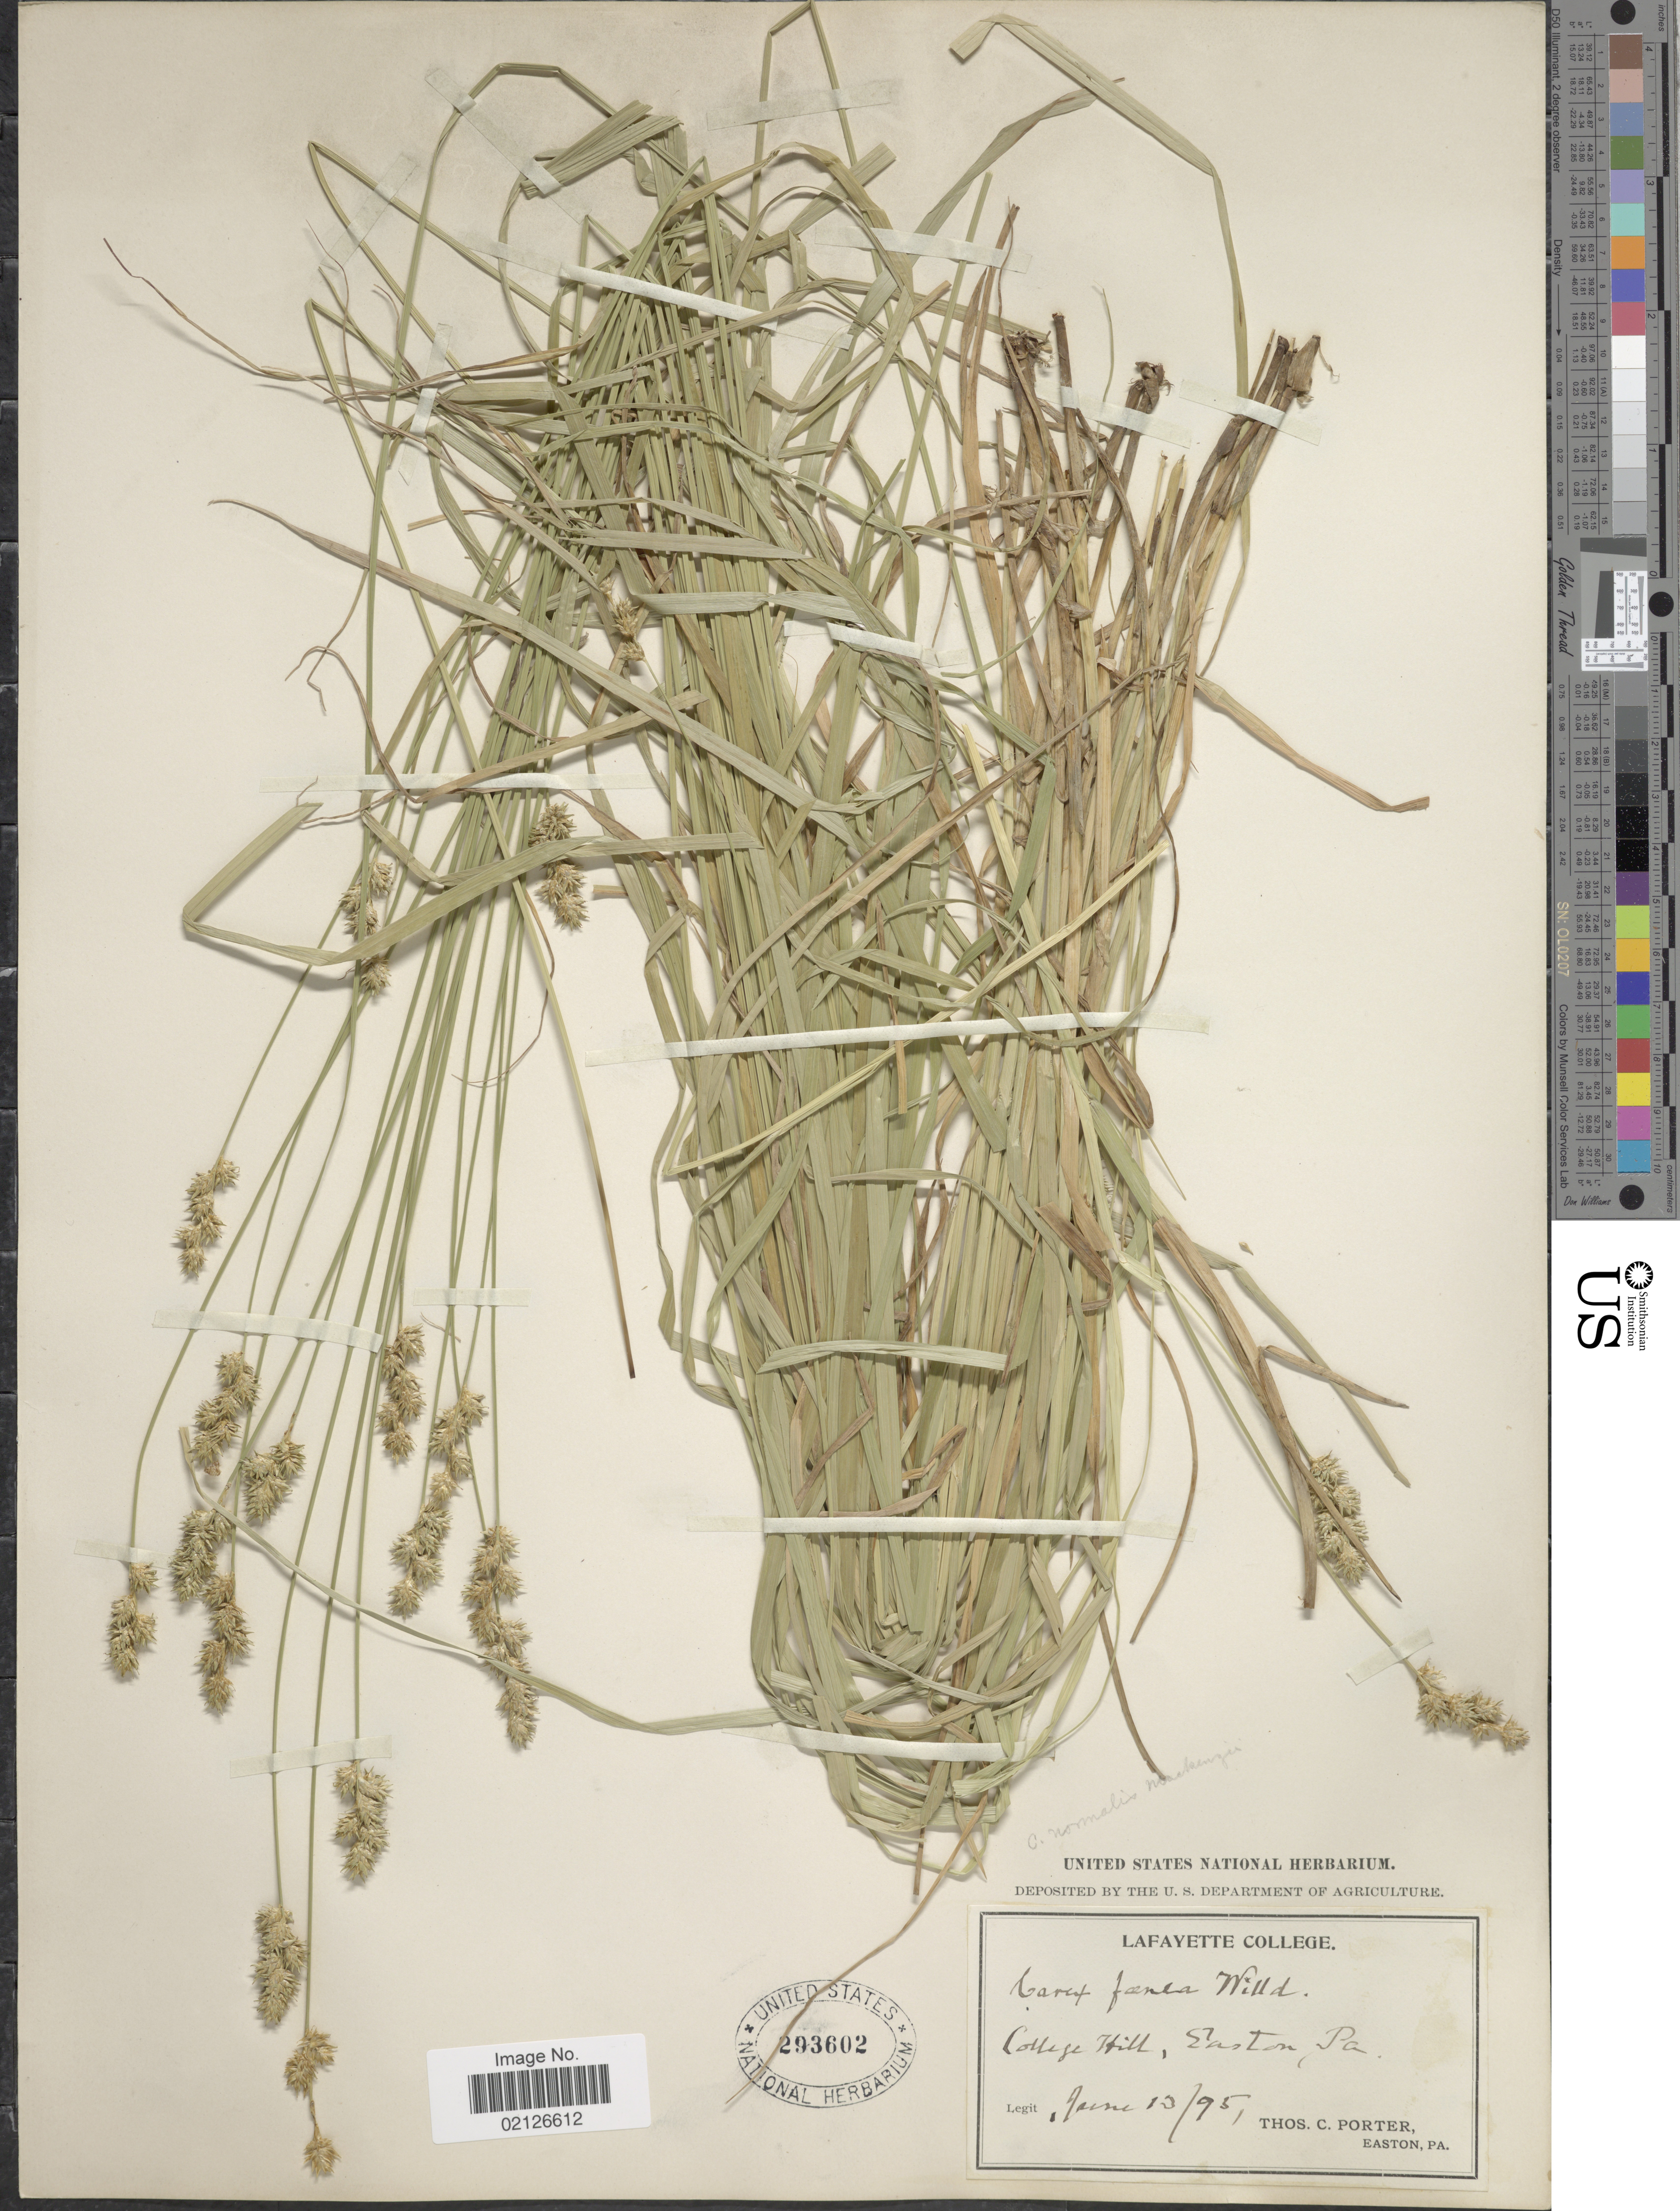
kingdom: Plantae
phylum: Tracheophyta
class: Liliopsida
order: Poales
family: Cyperaceae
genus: Carex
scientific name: Carex normalis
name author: Mack.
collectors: T. Porter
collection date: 1895-06-13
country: United States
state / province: Pennsylvania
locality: Lafayette College, College Hill, Easton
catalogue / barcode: US 293602